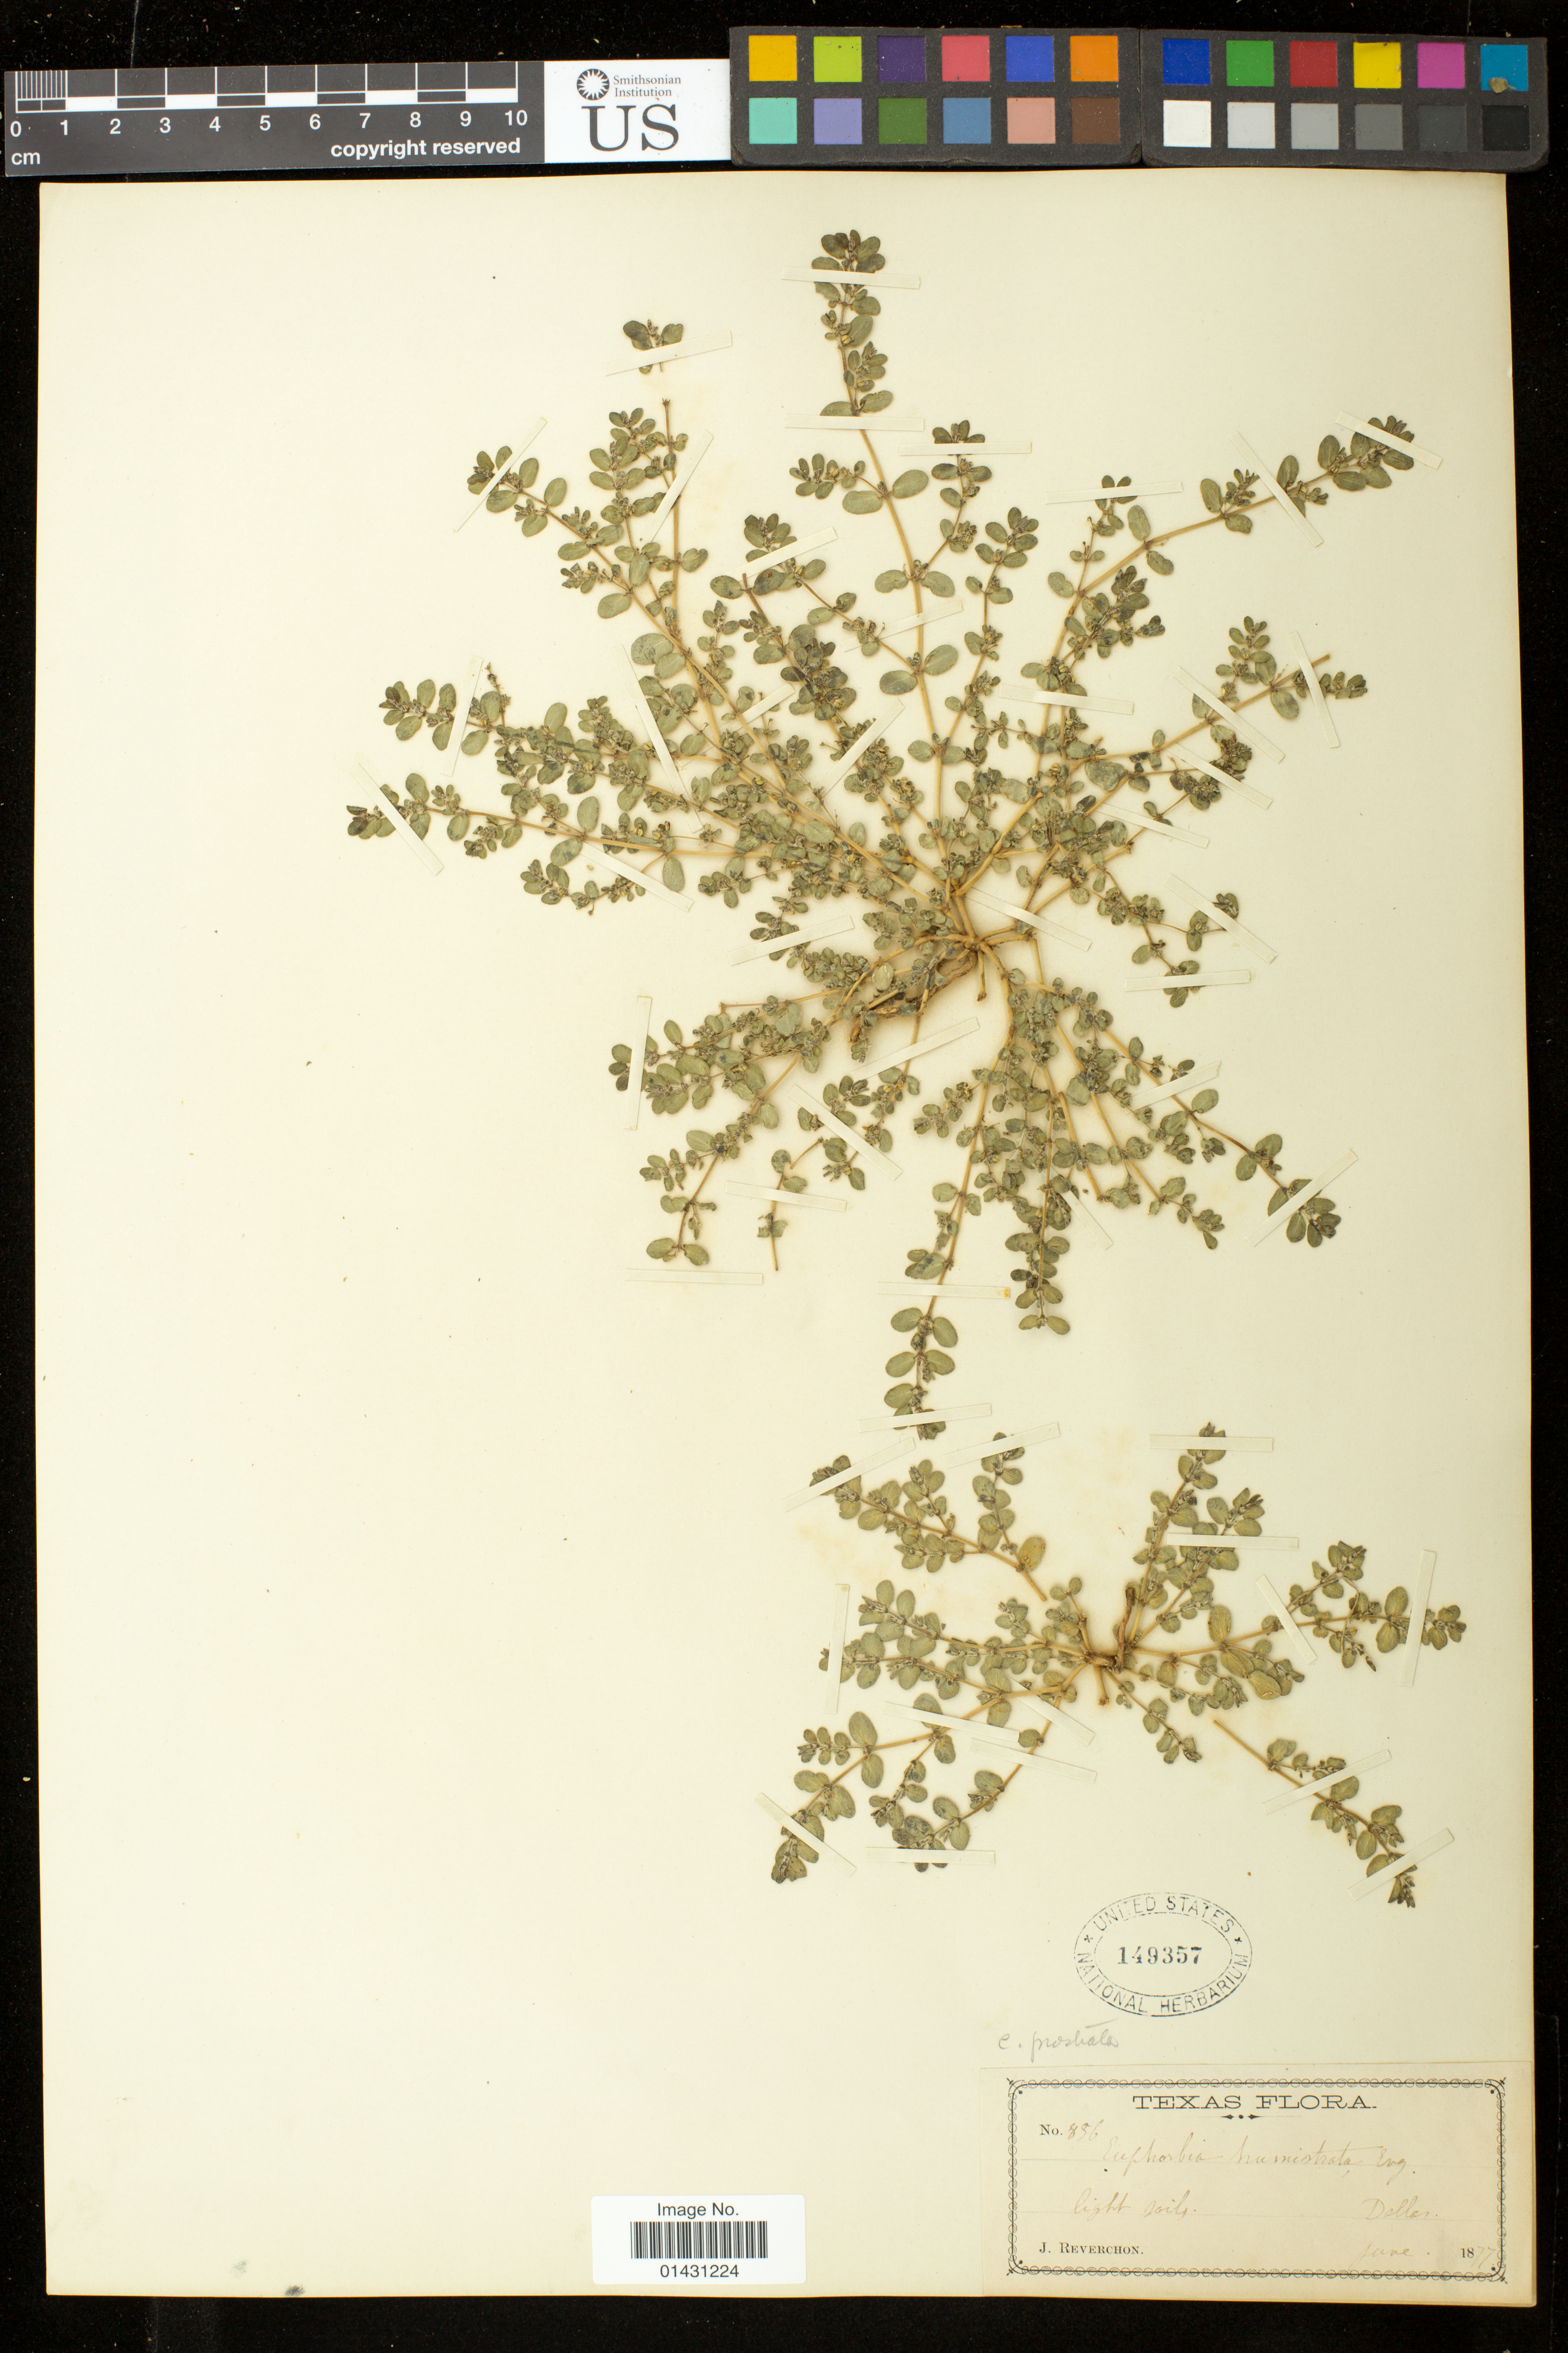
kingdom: Plantae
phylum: Tracheophyta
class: Magnoliopsida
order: Malpighiales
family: Euphorbiaceae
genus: Euphorbia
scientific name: Euphorbia prostrata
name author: Aiton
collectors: J. Reverchon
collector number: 856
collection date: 1877-06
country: United States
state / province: Texas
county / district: Dallas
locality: Dallas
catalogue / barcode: US 149357